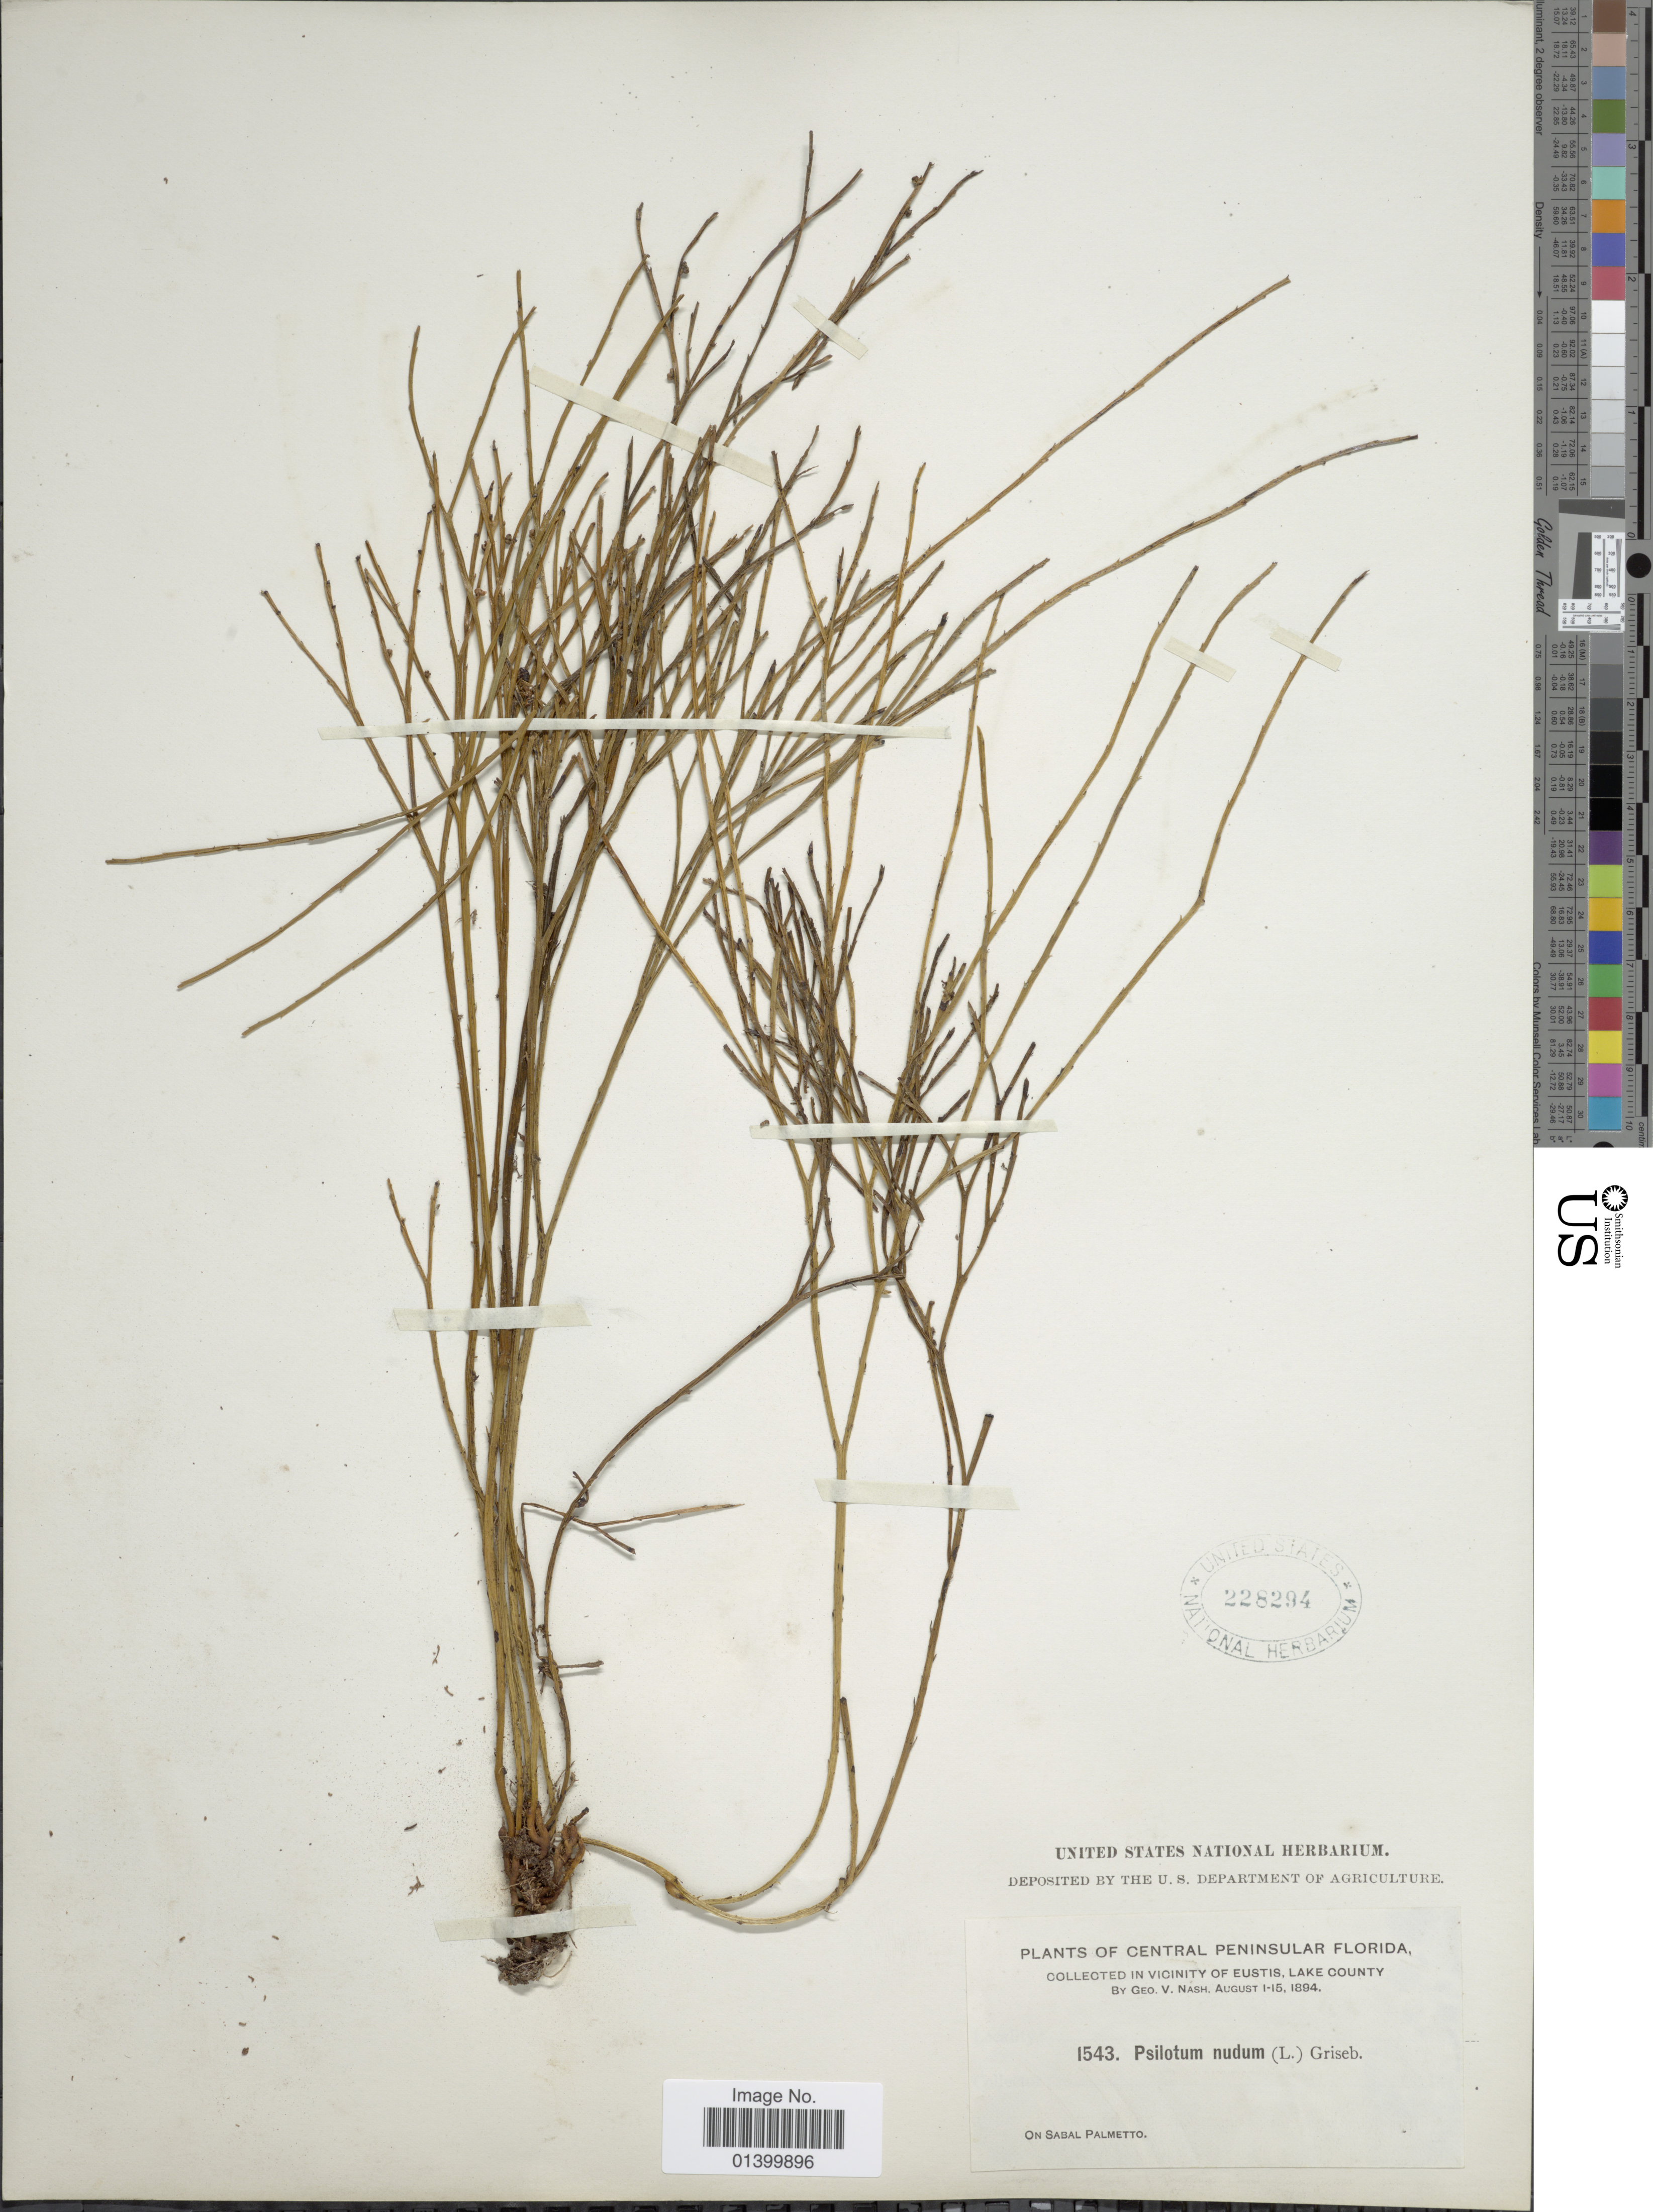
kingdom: Plantae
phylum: Tracheophyta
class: Polypodiopsida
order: Psilotales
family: Psilotaceae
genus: Psilotum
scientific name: Psilotum nudum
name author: (L.) P. Beauv.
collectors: G. V. Nash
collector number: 1543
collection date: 1894-08-01/1894-08-15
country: United States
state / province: Florida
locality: Central Peninsular Florida. In the Vicinity of Eustis, Lake County. On Sabal Palmetto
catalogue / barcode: US 228294